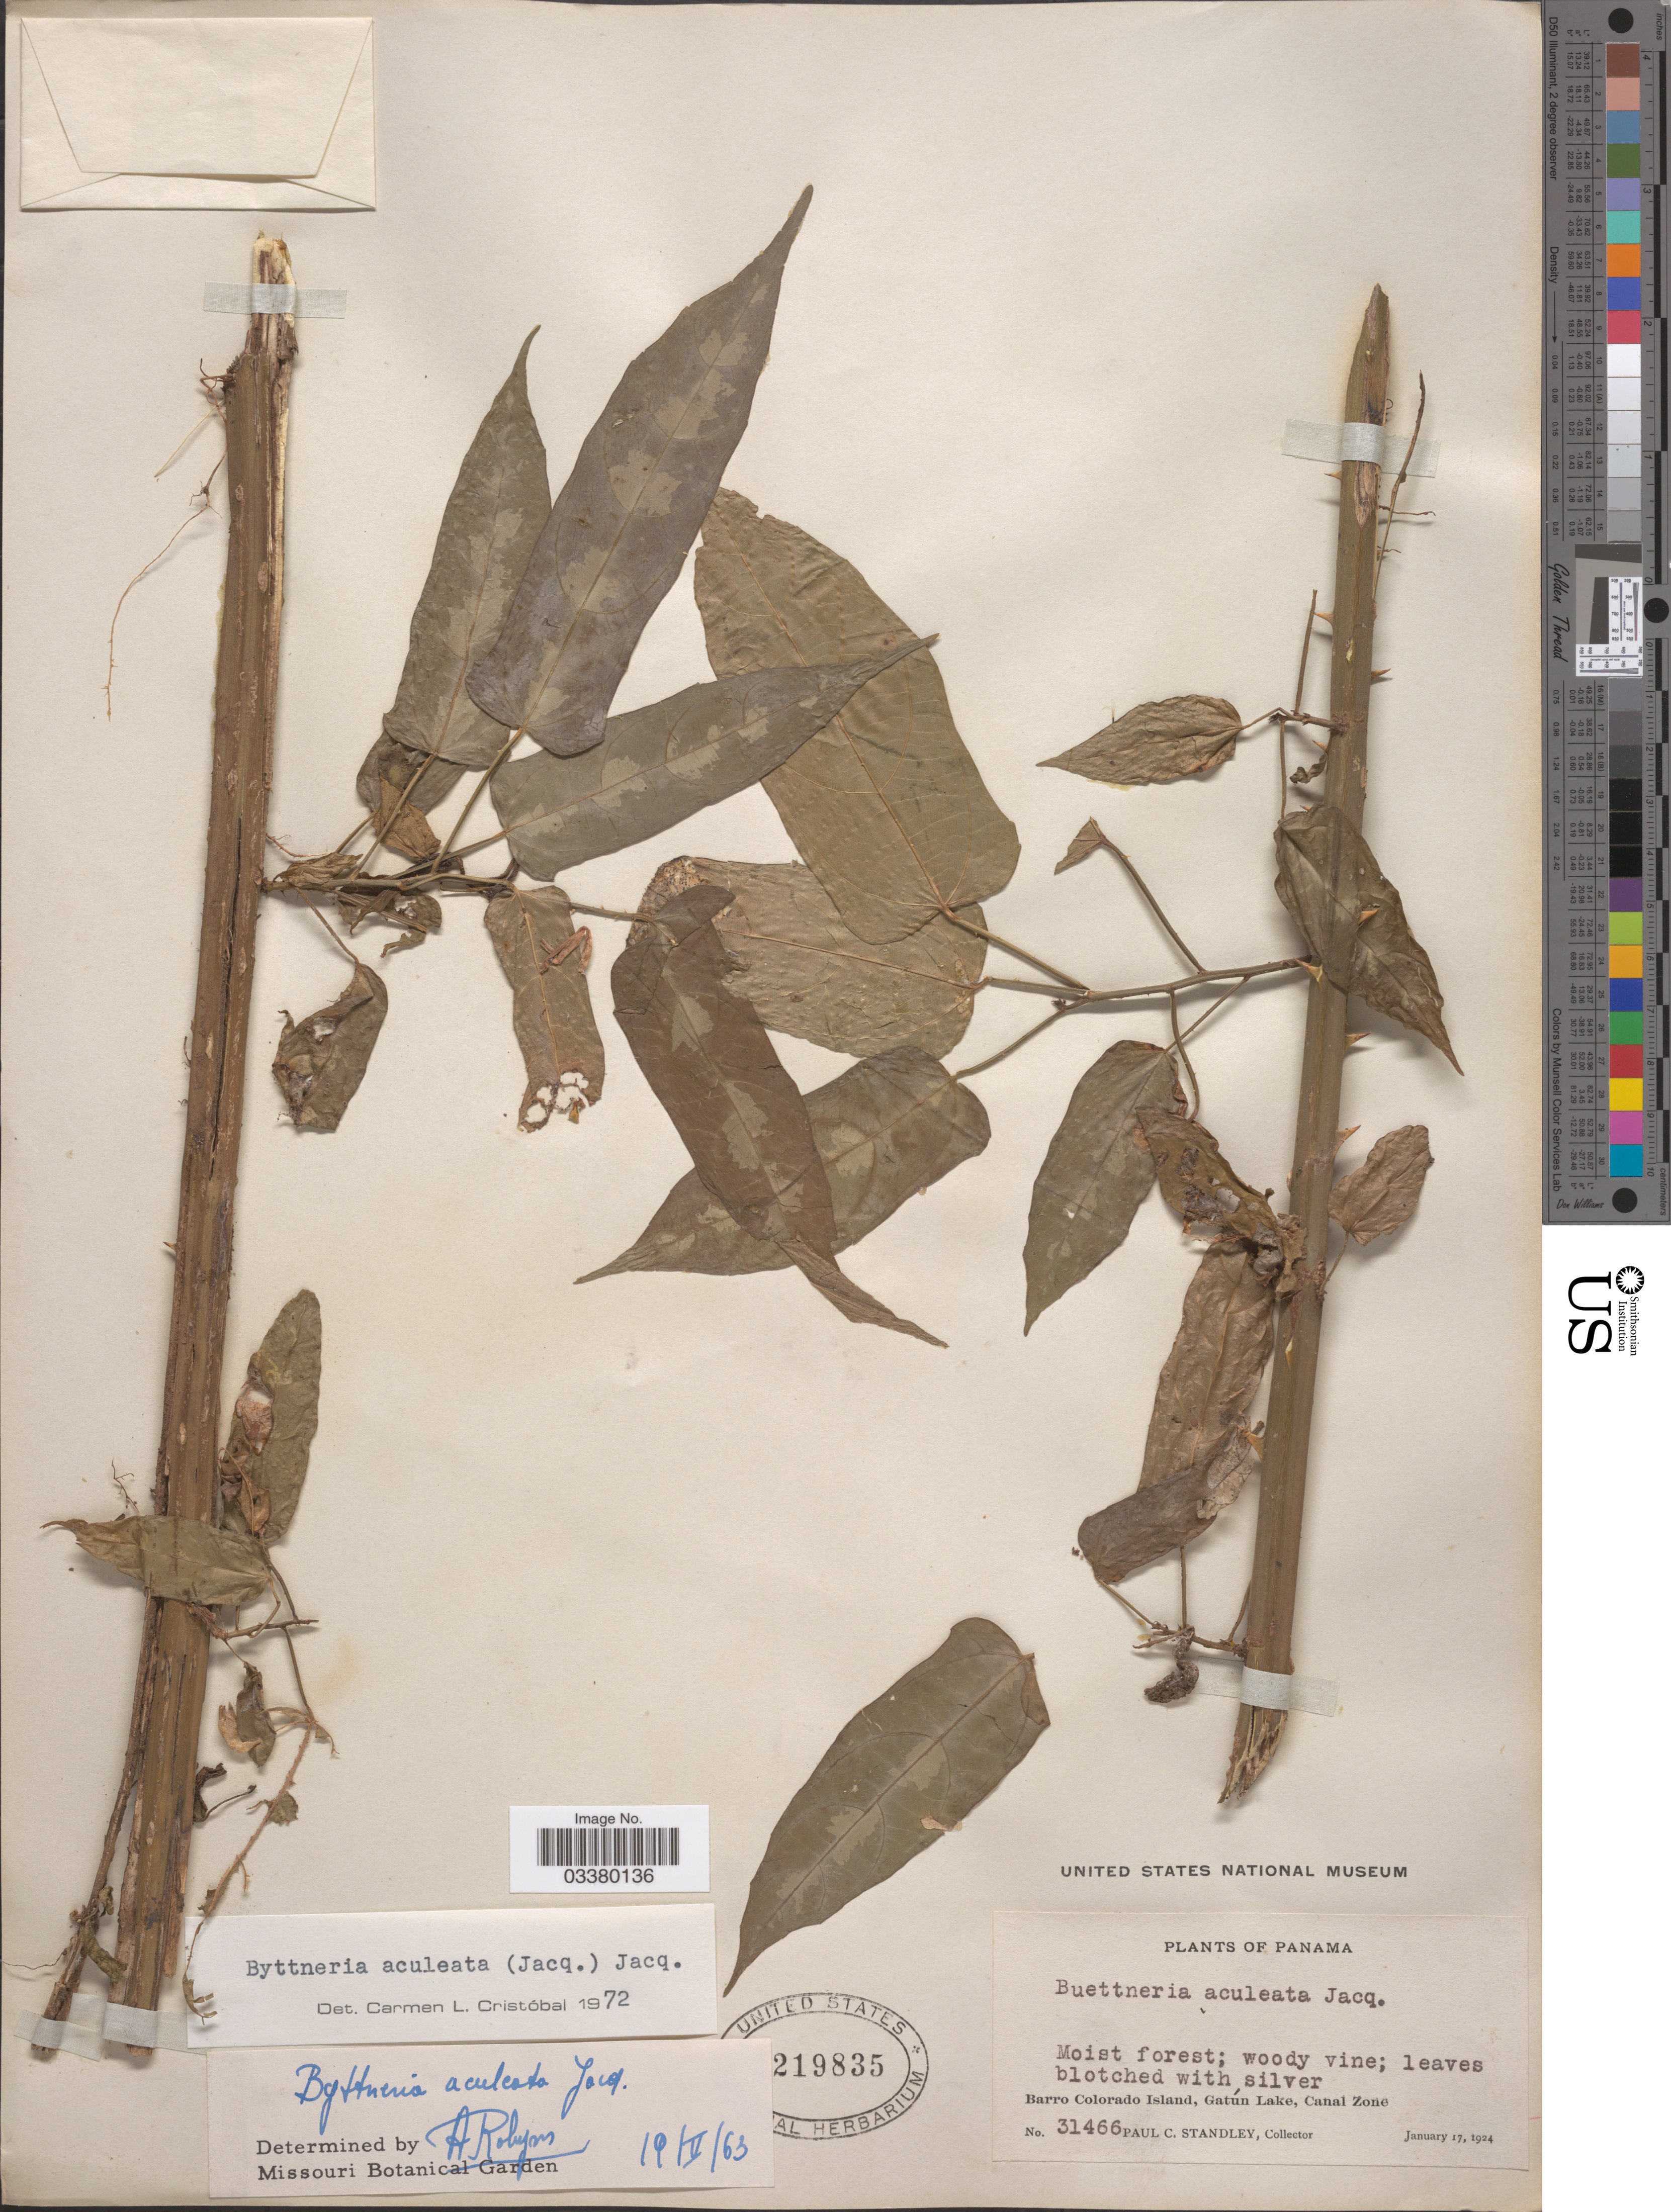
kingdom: Plantae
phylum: Tracheophyta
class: Magnoliopsida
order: Malvales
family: Malvaceae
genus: Byttneria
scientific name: Byttneria aculeata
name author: (Jacq.) Jacq.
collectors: P. C. Standley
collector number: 31466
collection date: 1924-01-17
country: Panama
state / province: Panamá Oeste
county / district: Canal Zone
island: Barro Colorado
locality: Barro Colorado Island, Gatún Lake, Canal Zone.